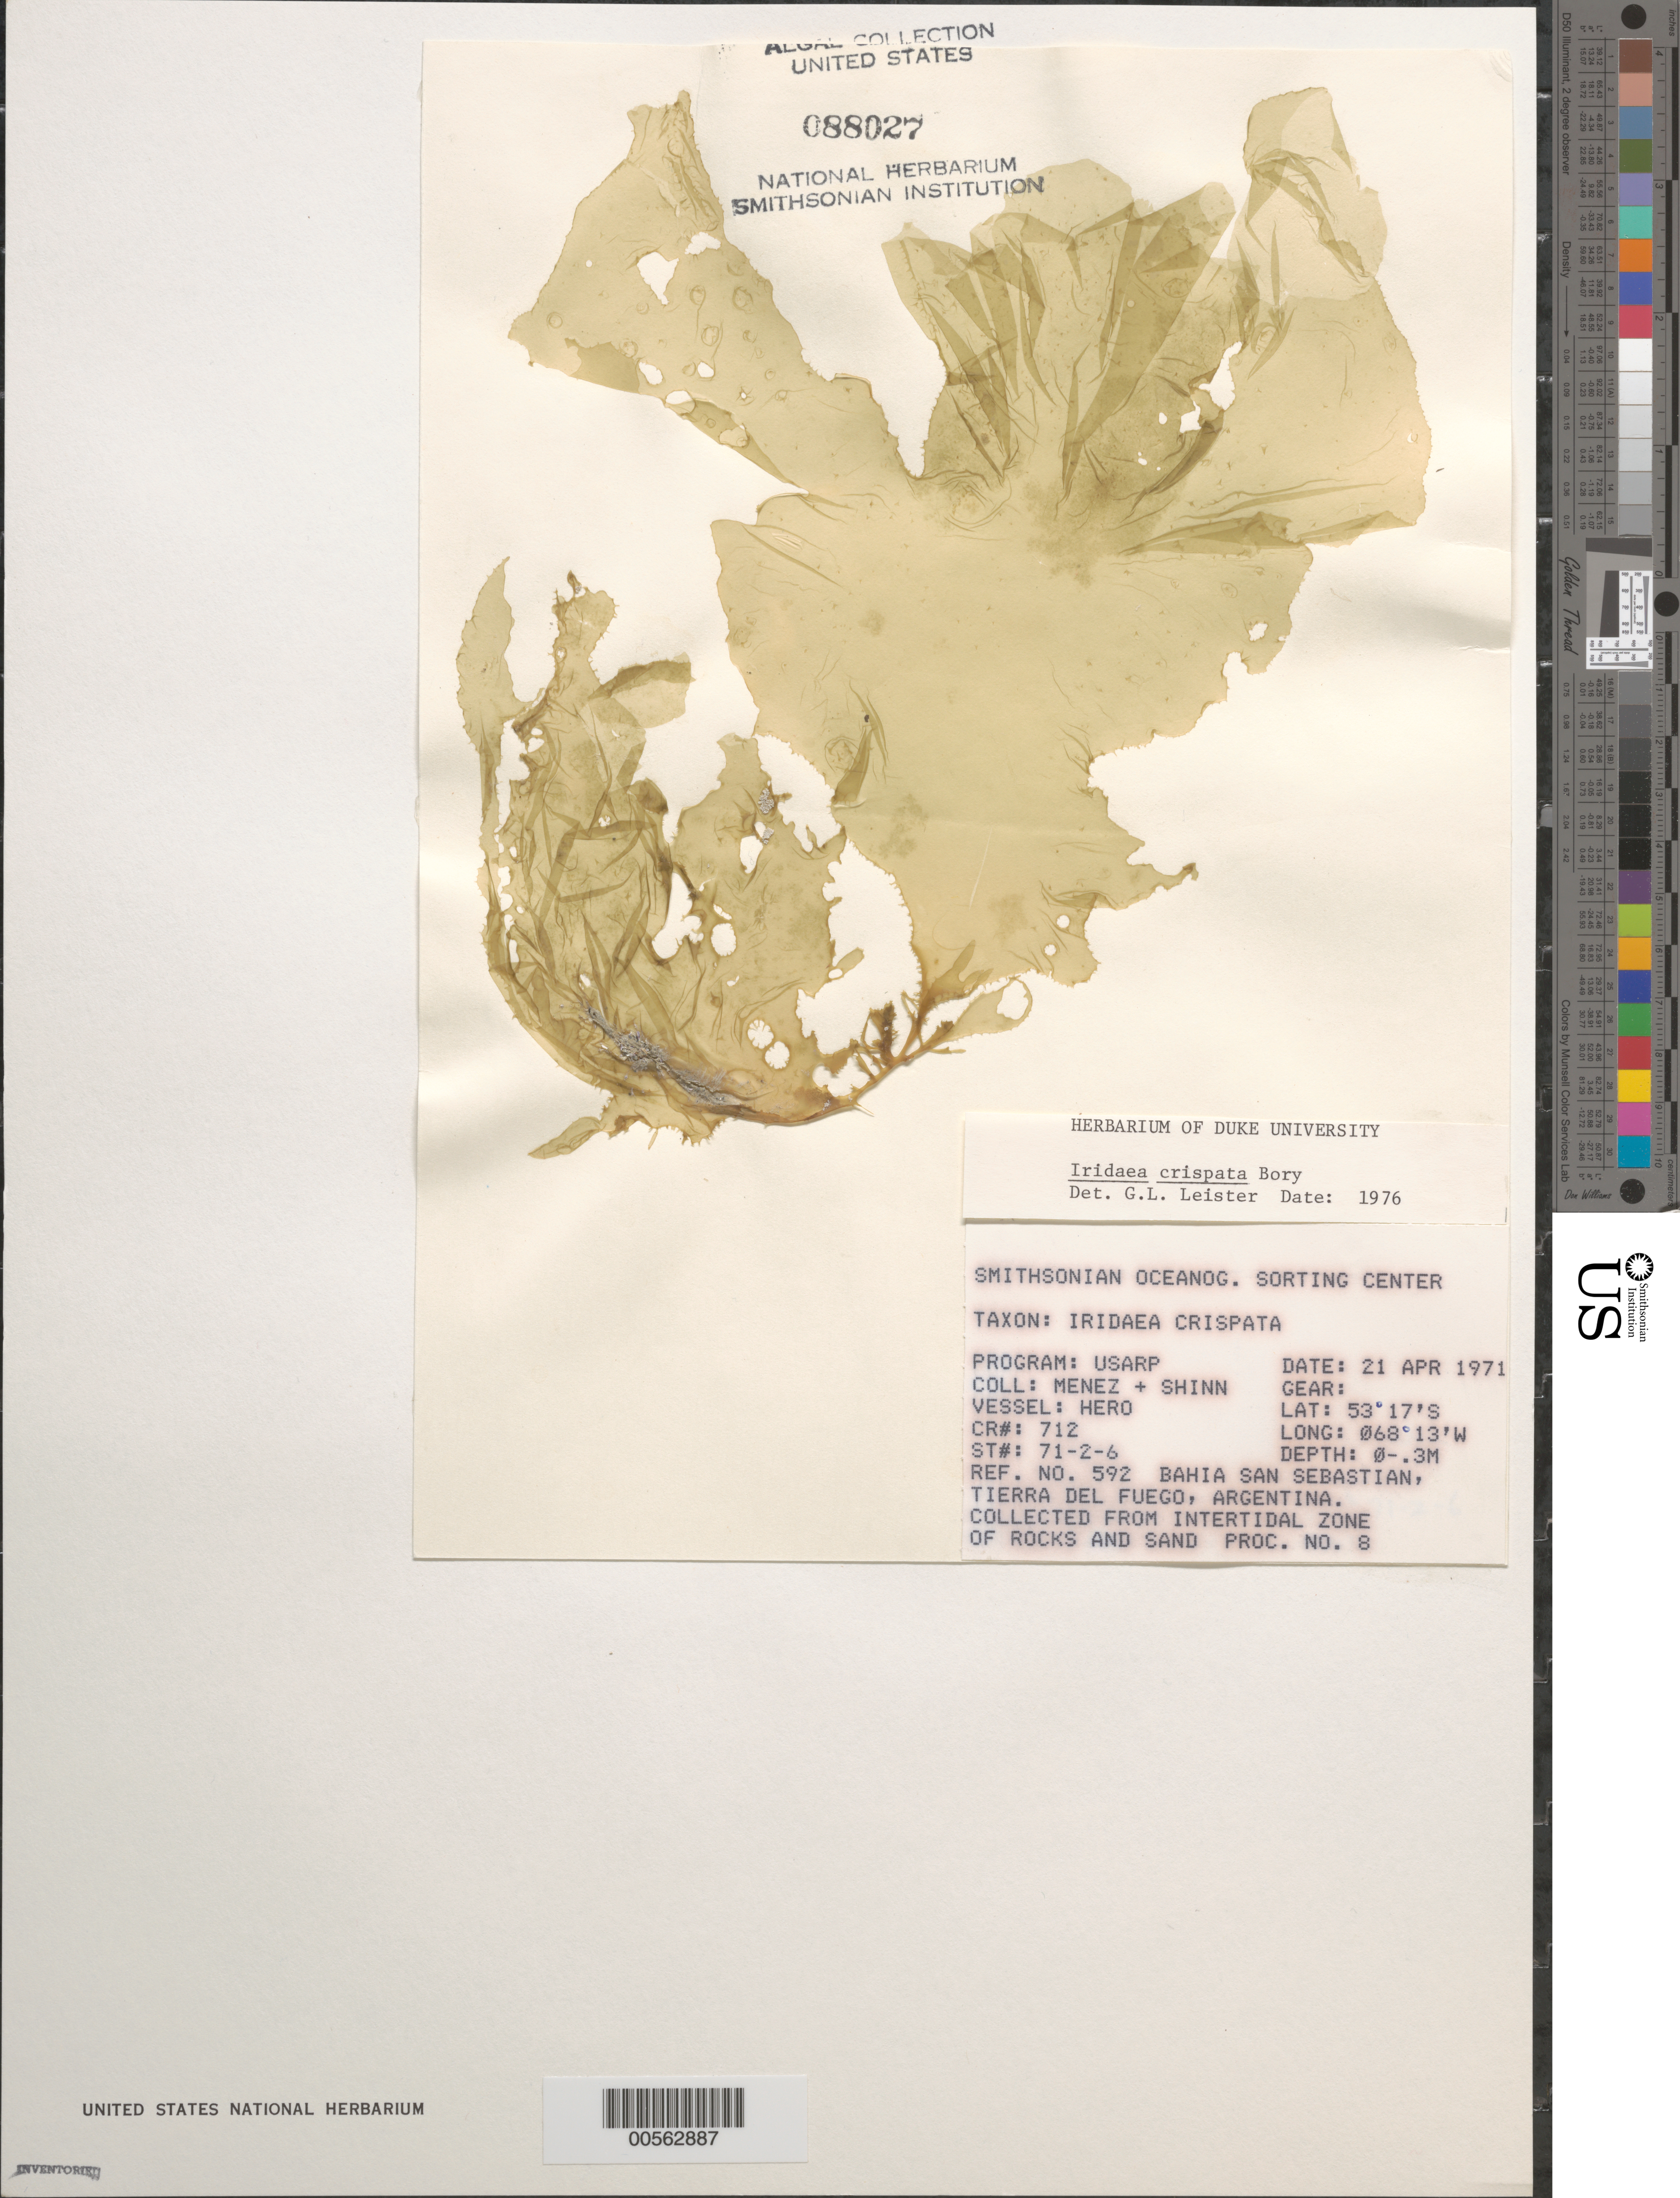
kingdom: Plantae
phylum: Rhodophyta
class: Florideophyceae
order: Gigartinales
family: Gigartinaceae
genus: Sarcothalia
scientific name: Sarcothalia crispata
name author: (Bory) Leister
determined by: Algae name updating Project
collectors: Meñez & -. Shinn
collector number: Station 71-2-6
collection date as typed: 21 Apr 1969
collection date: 1969-04-21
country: Argentina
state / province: Tierra del Fuego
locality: Bahia San Sebastian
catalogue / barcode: US 88027